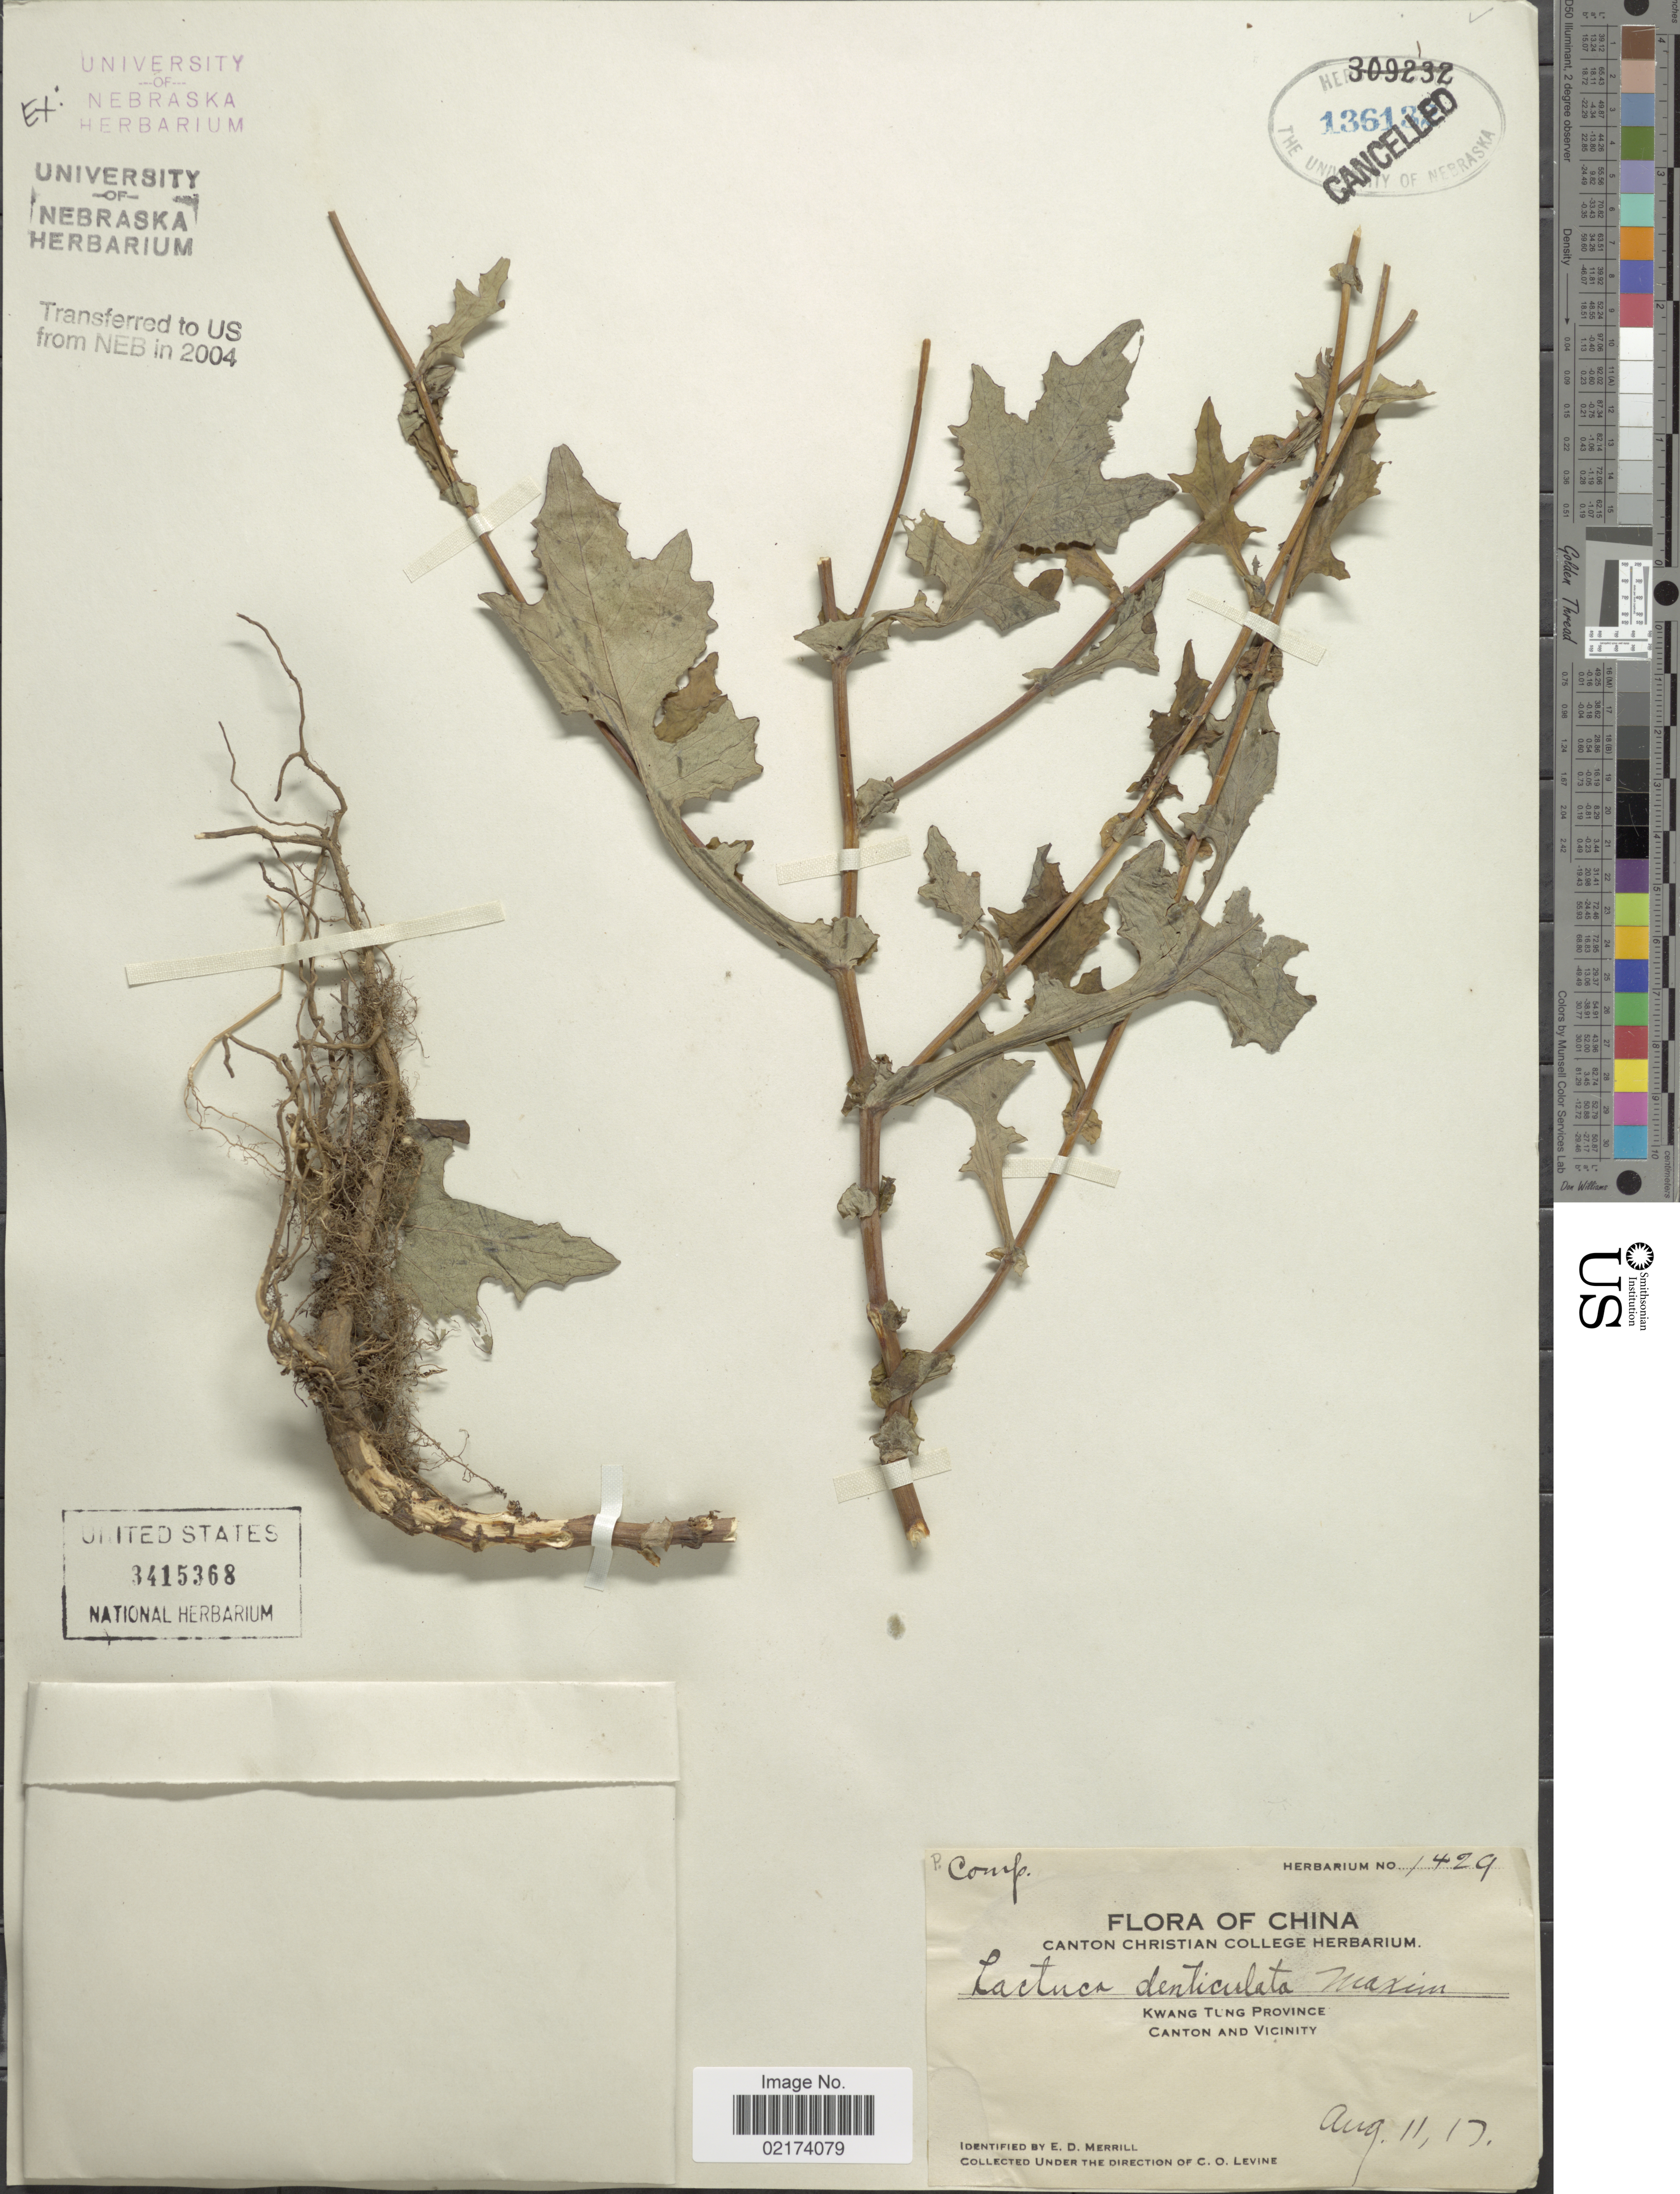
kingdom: Plantae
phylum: Tracheophyta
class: Magnoliopsida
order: Asterales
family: Asteraceae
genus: Crepidiastrum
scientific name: Crepidiastrum denticulatum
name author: (Houtt.) Pak & Kawano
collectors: C. O. Levine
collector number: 1429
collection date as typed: Transcribed d/m/y: 11/8/17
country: China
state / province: Guangdong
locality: Kwang Tung Province, Canton and Vicinity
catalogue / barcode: US 3415368